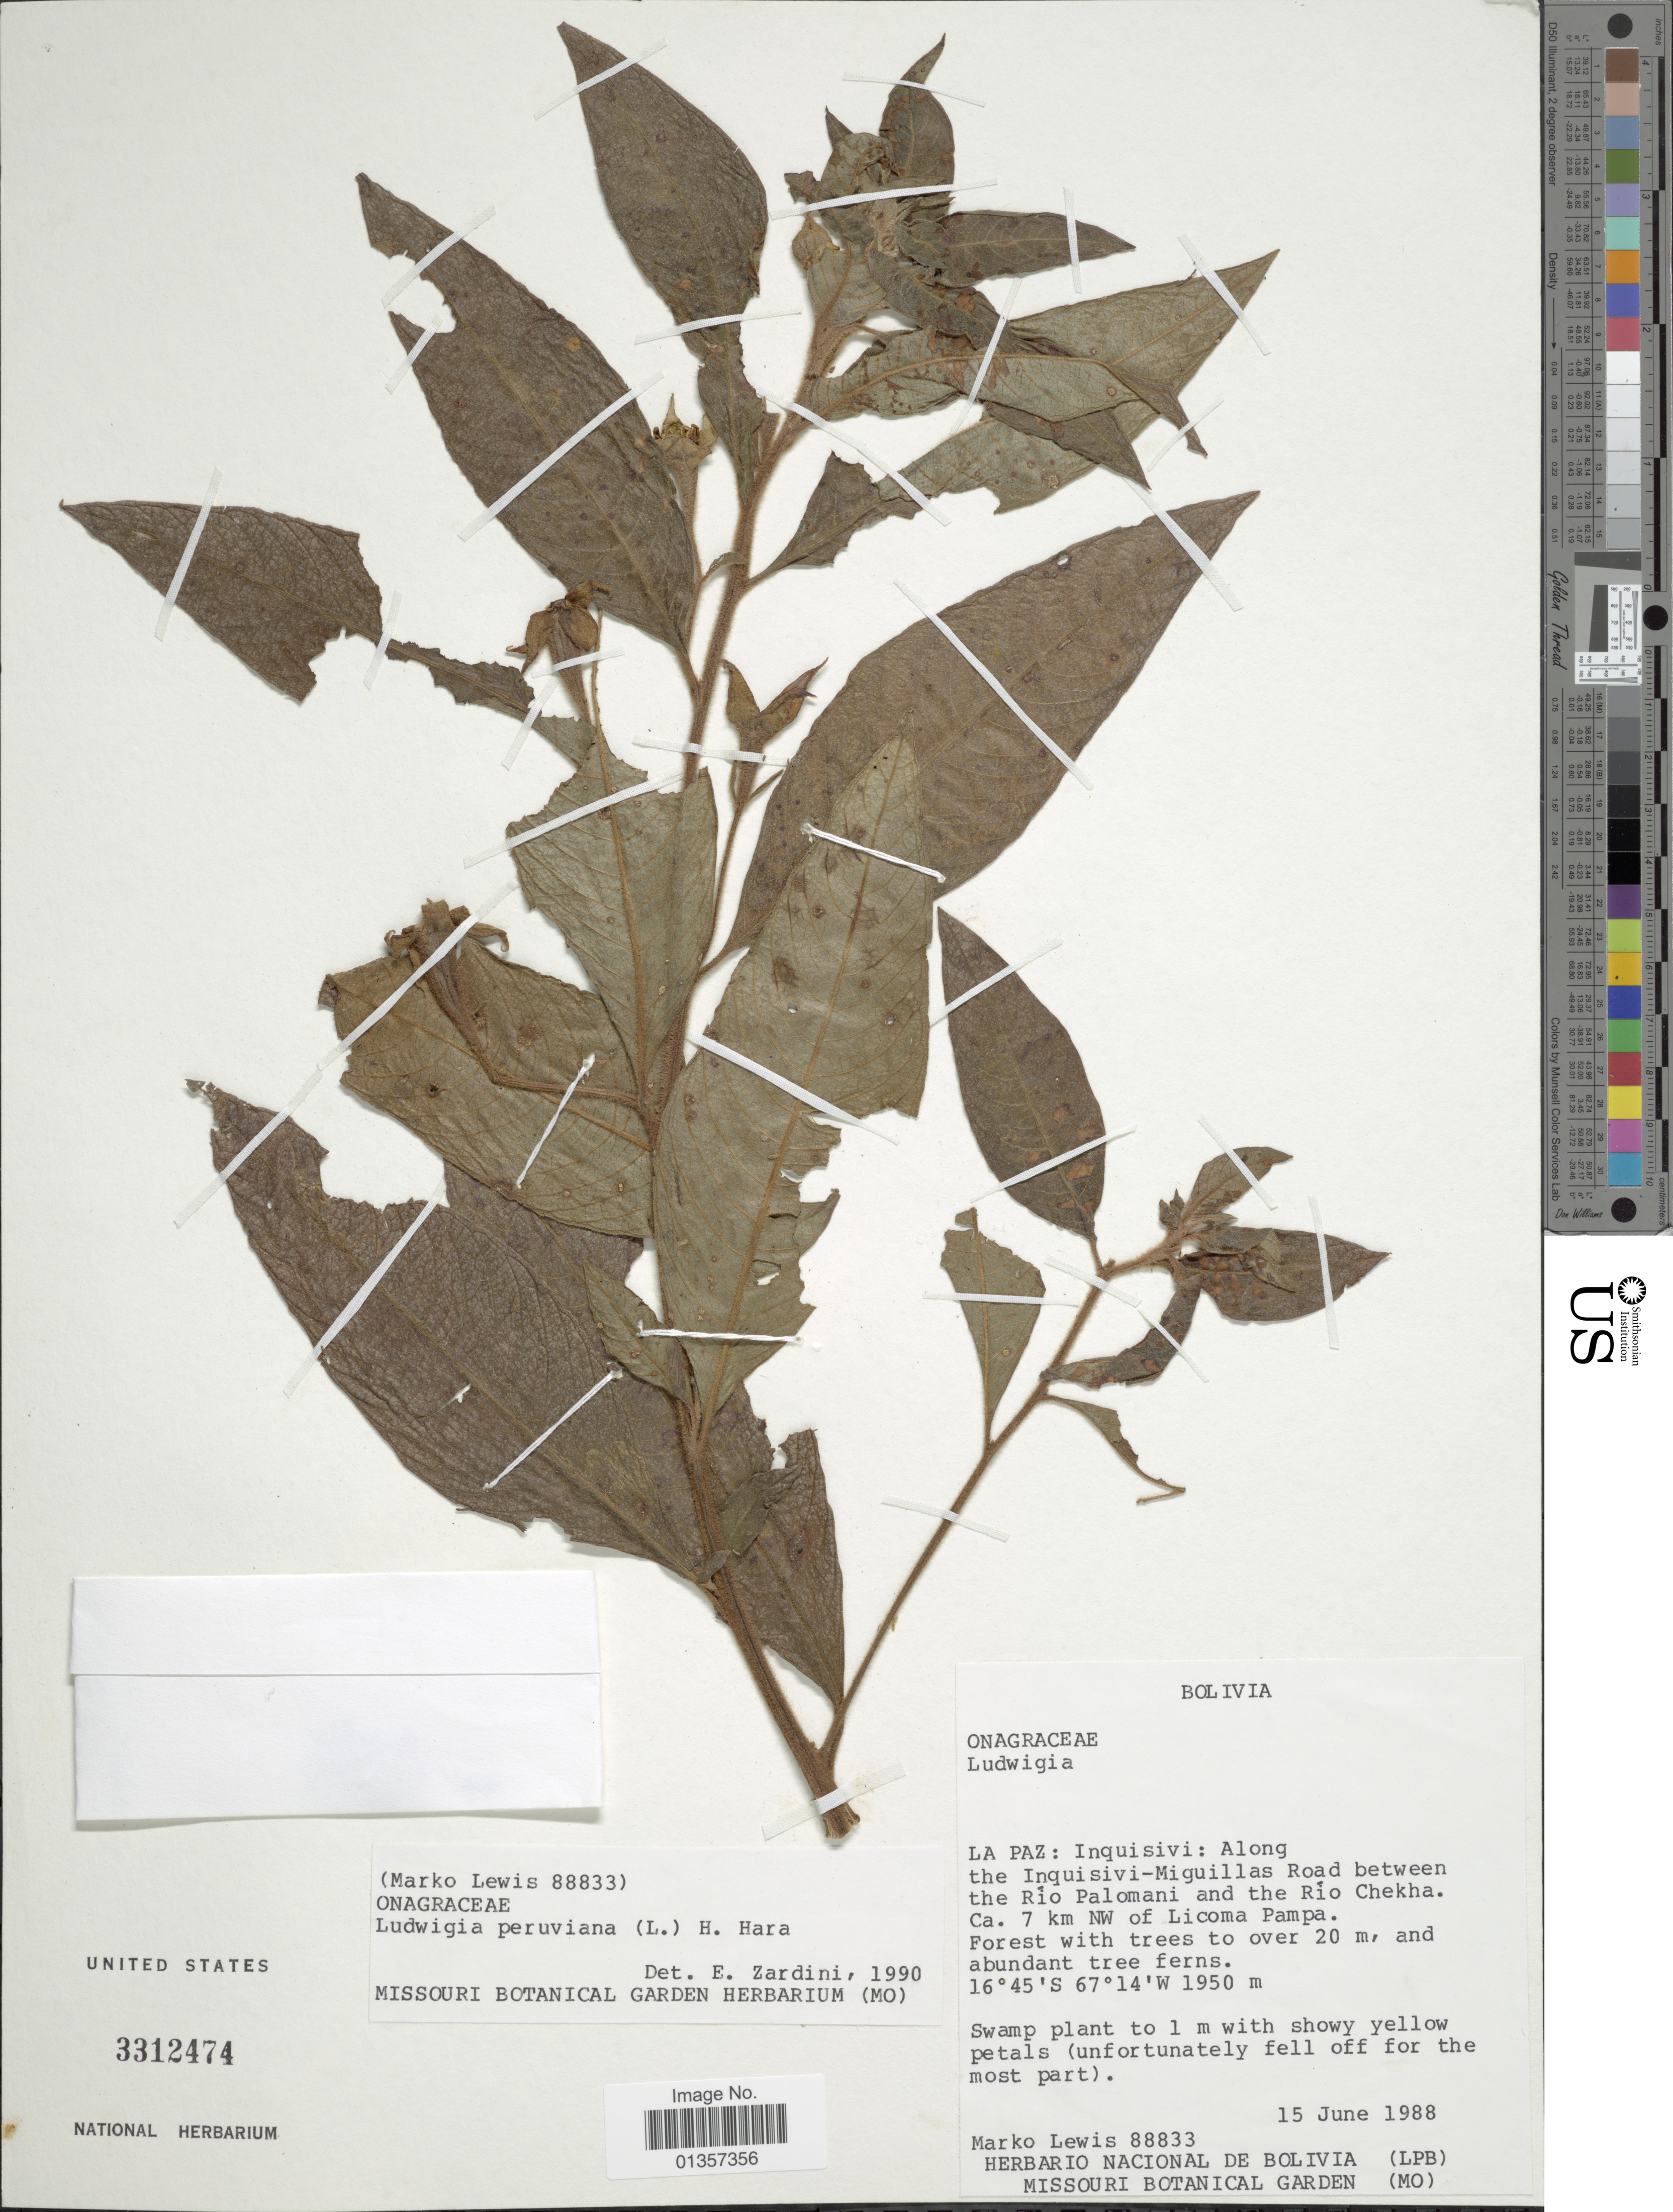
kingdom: Plantae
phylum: Tracheophyta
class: Magnoliopsida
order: Myrtales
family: Onagraceae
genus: Ludwigia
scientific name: Ludwigia peruviana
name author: (L.) H. Hara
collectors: M. A. Lewis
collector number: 88833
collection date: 1988-06-15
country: Bolivia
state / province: La Paz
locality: La Paz: Inquisivi: Along the Inquisivi - Miguillas Road between the Río Palomani and the Río Chekha. Ca. 7 km NW of Licoma Pampa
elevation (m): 1950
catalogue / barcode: US 3312474